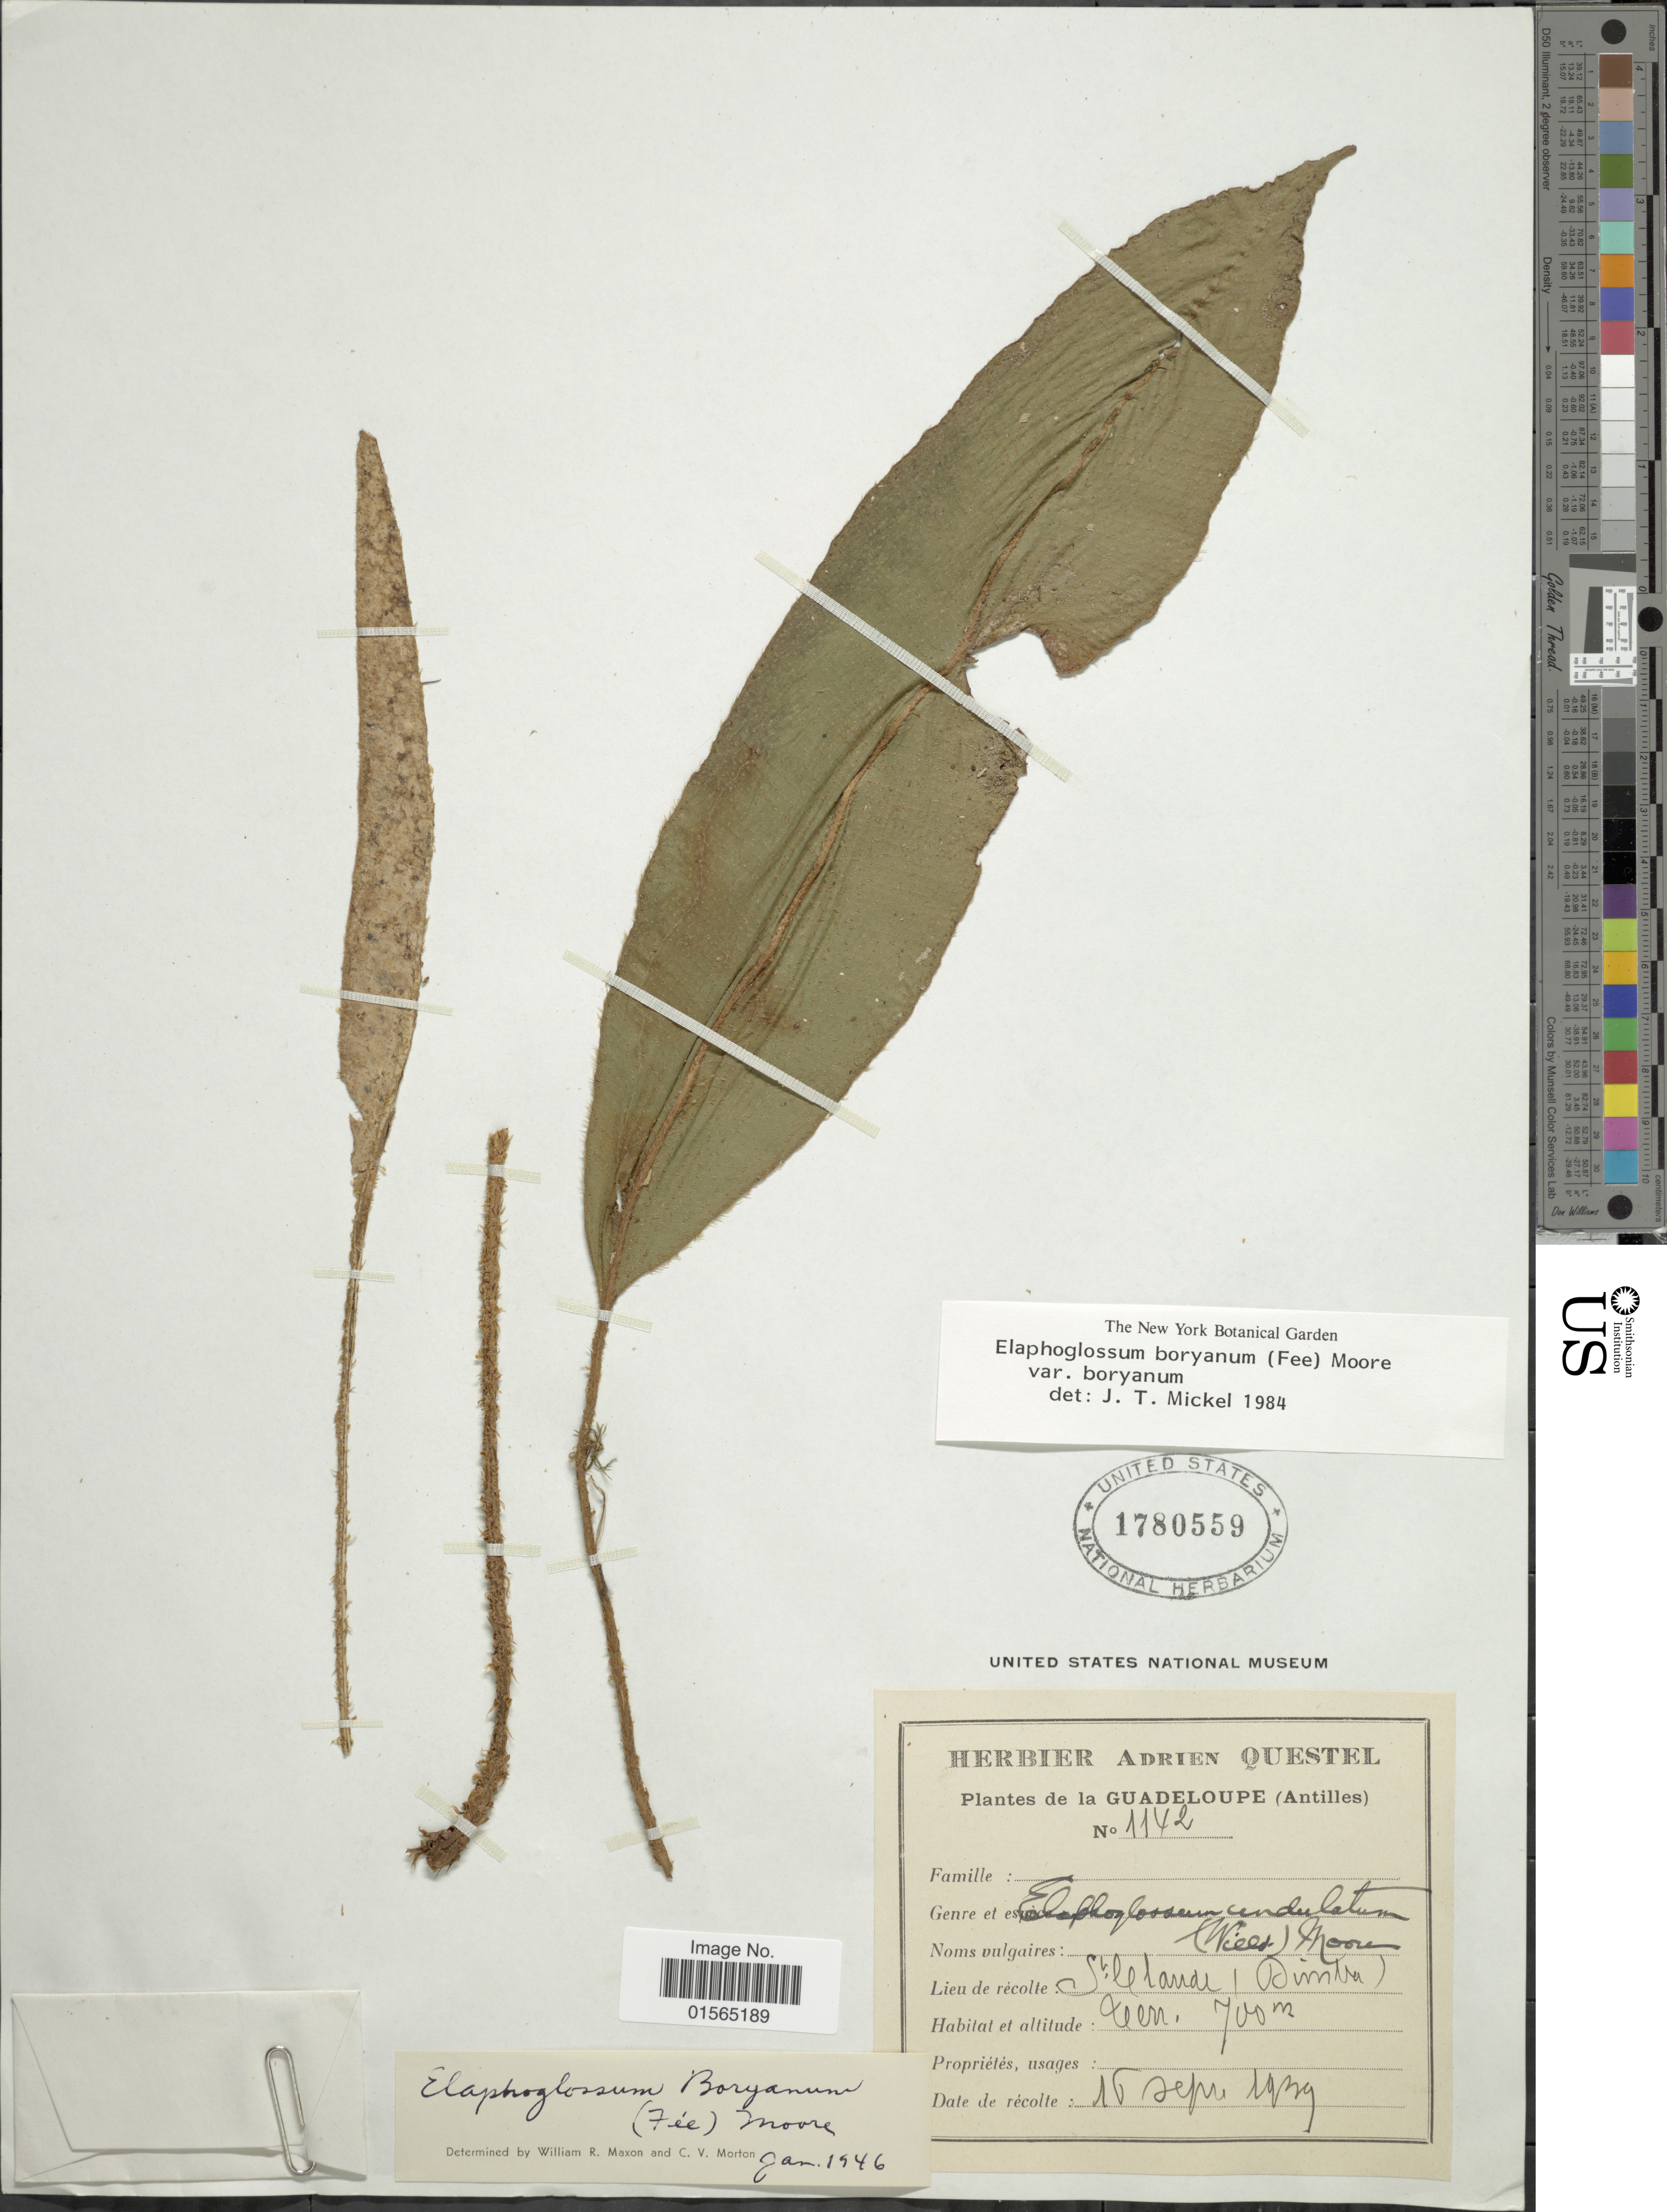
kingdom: Plantae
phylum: Tracheophyta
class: Polypodiopsida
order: Polypodiales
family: Dryopteridaceae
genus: Elaphoglossum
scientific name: Elaphoglossum boryanum var. boryanum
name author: (Fée) T. Moore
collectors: ex herb. A. Questal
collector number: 1142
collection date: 1929-09-16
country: Guadeloupe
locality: St. Claude. Dimba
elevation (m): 700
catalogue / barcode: US 1780559